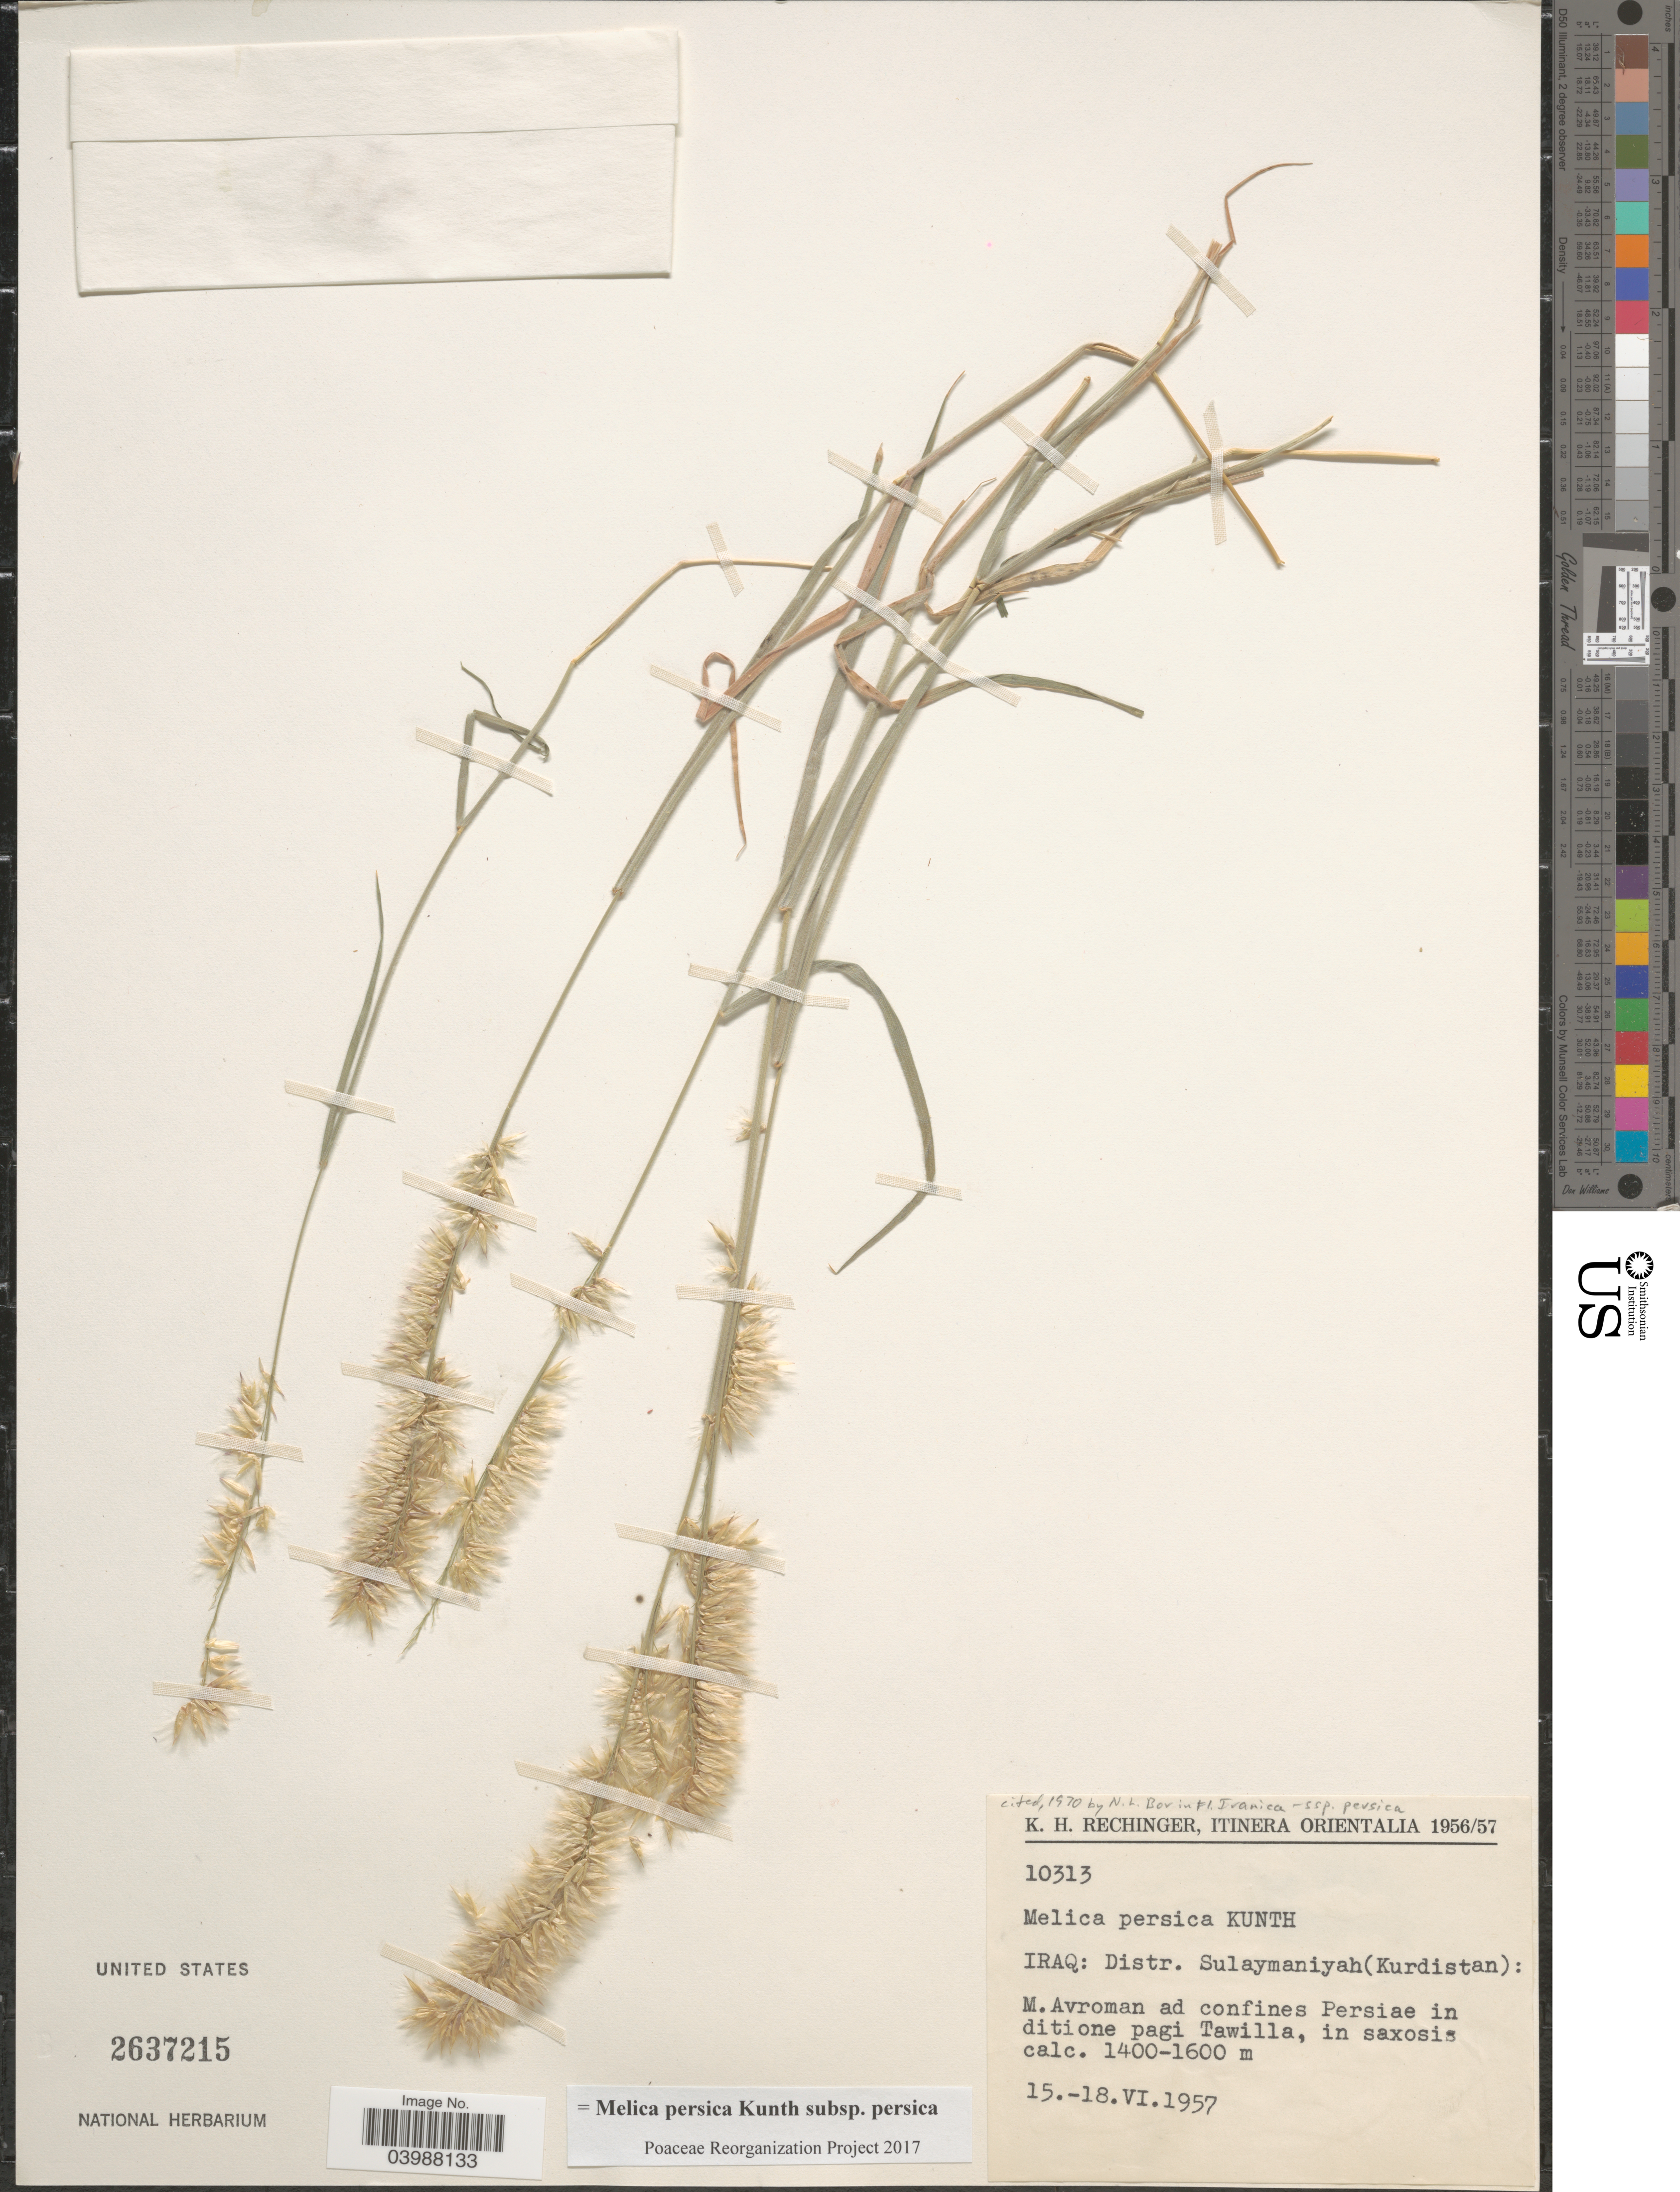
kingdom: Plantae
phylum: Tracheophyta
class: Liliopsida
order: Poales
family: Poaceae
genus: Melica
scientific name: Melica persica subsp. persica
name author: Kunth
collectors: K. H. Rechinger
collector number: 10313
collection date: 1957-06-15/1957-06-18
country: Iraq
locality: Itinera Orientalia. Distr. Sulaymaniyah (Kurdistan): M. Avroman ad confines Persiae in ditione pagi Tawilla, in saxosis calc.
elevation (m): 1400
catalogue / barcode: US 2637215